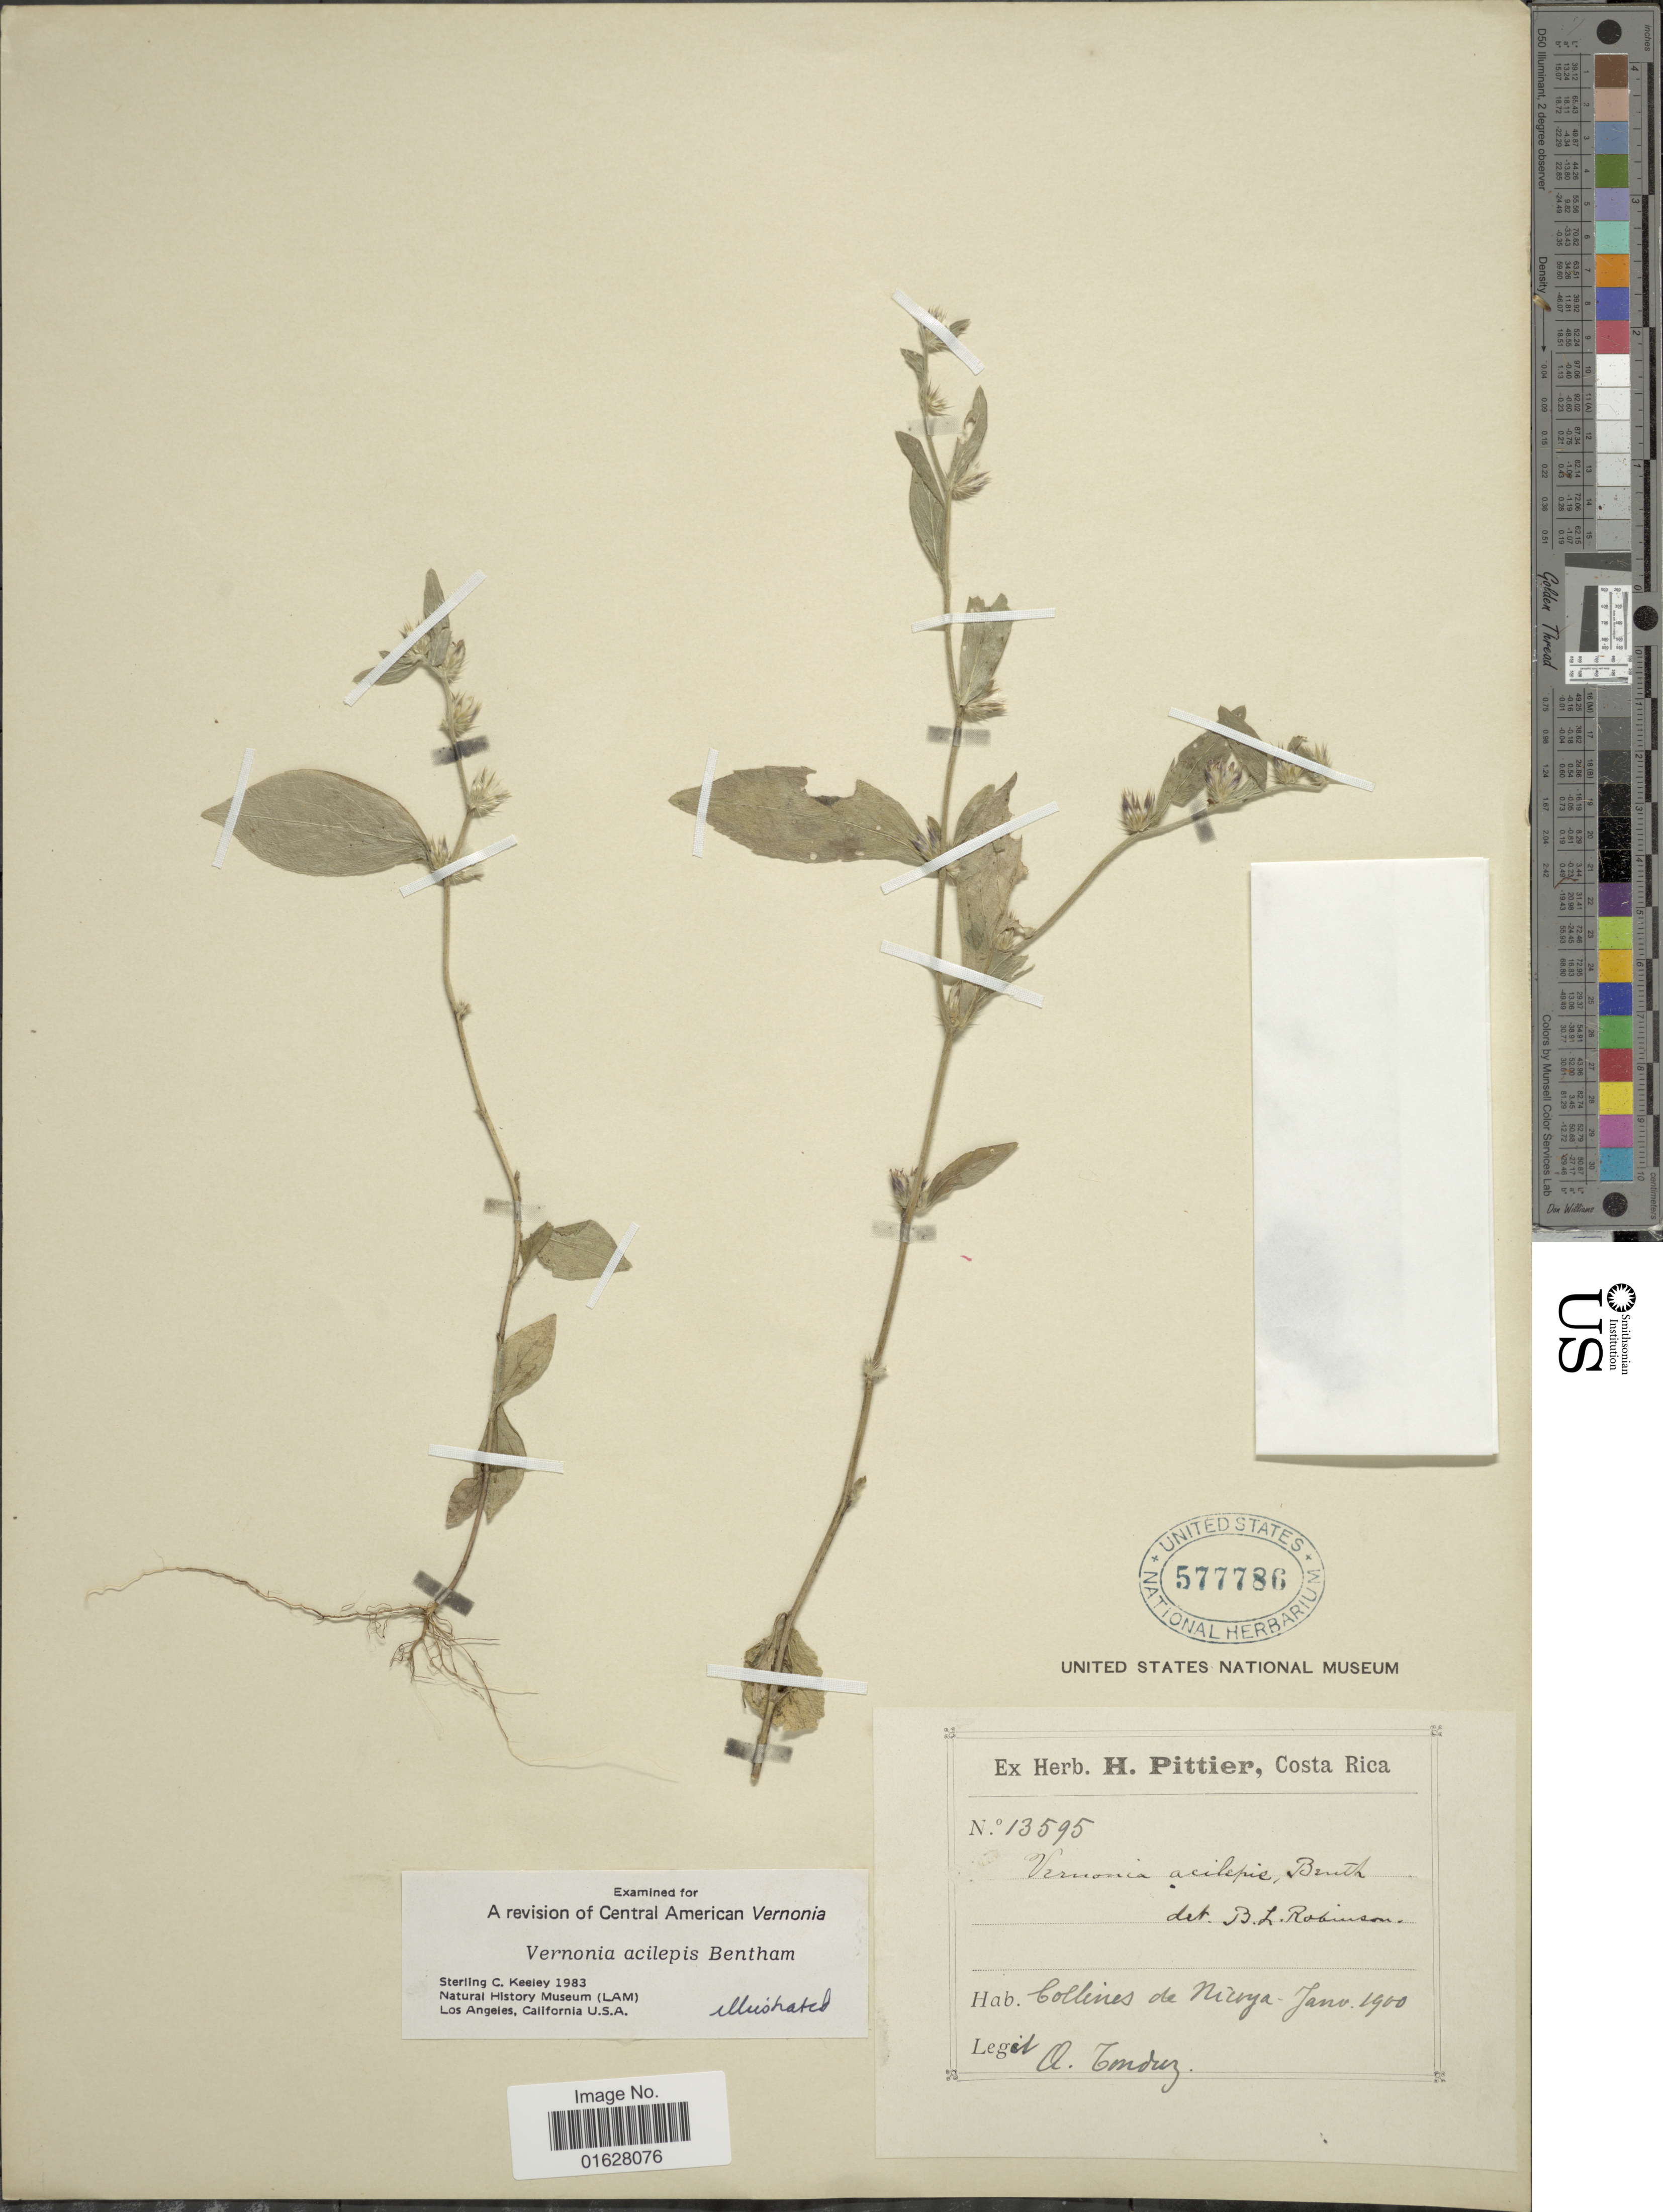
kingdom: Plantae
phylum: Tracheophyta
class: Magnoliopsida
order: Asterales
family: Asteraceae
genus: Lepidaploa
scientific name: Lepidaploa remotiflora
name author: (Rich.) H. Rob.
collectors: A. Tonduz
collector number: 13595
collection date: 1900-01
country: Costa Rica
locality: Costa Rica. Collines de Nicoya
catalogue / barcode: US 577786